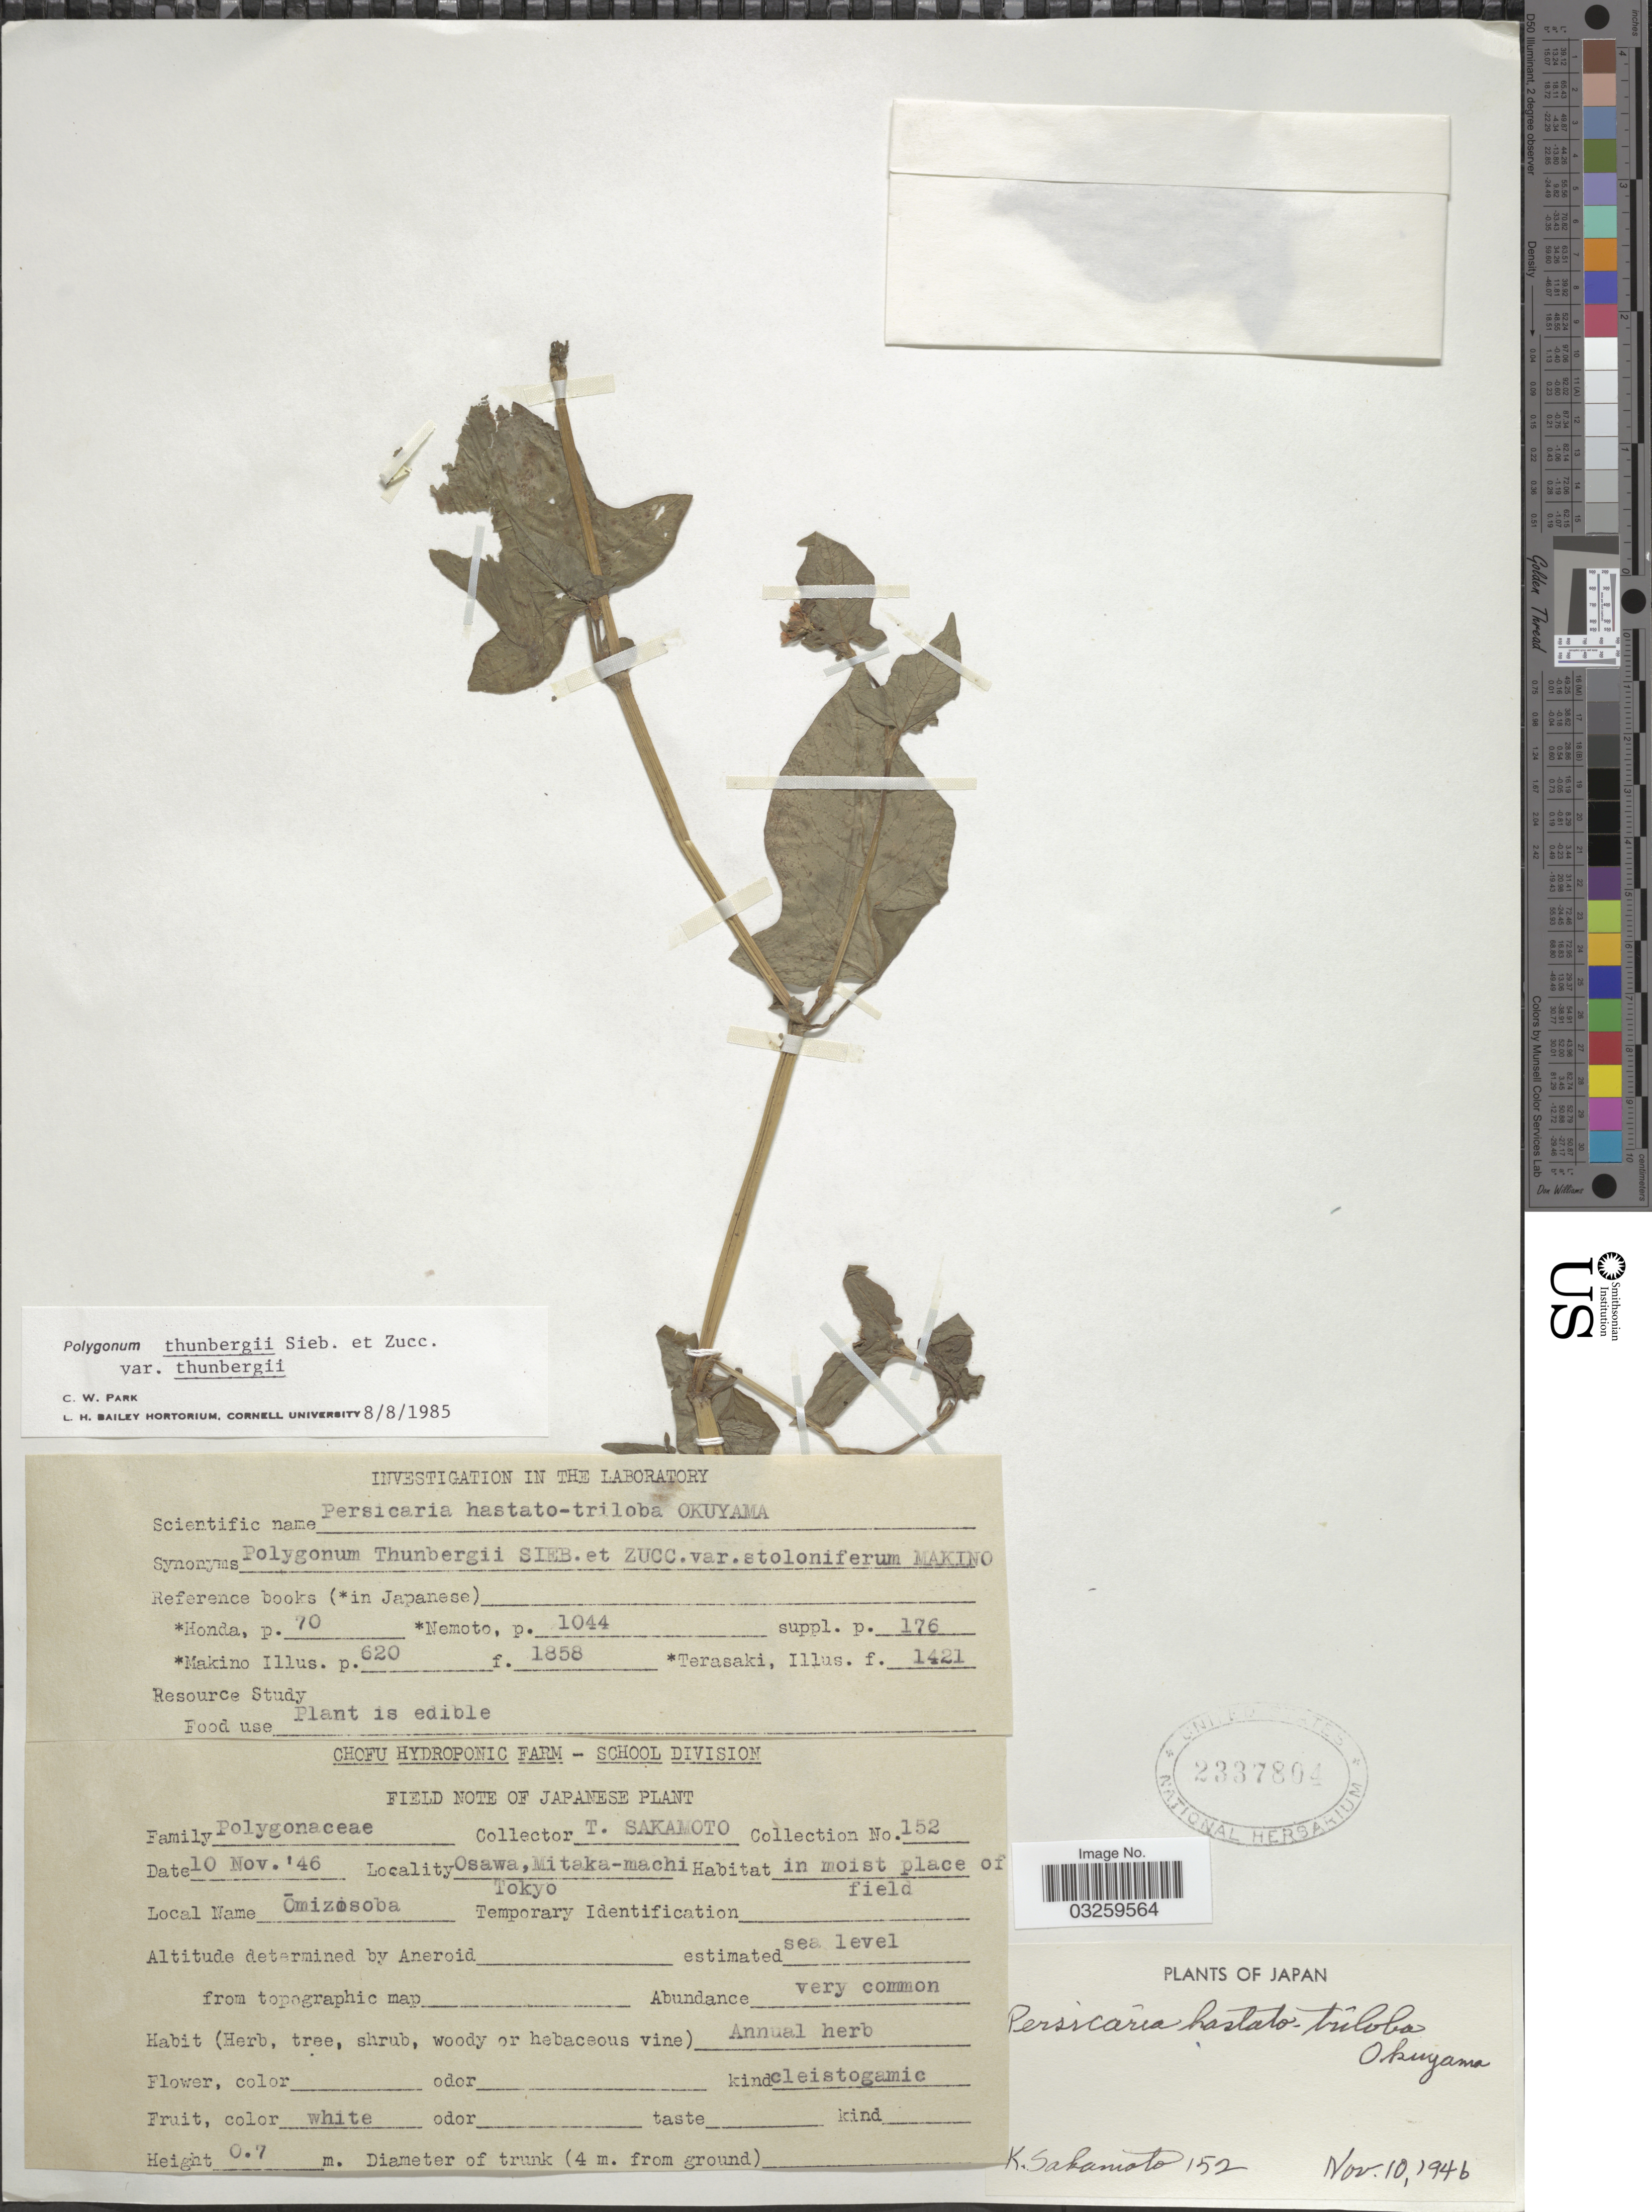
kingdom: Plantae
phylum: Tracheophyta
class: Magnoliopsida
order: Caryophyllales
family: Polygonaceae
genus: Polygonum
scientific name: Polygonum thunbergii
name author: Siebold & Zucc.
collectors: T. Sakamoto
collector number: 152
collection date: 1946-11-10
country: Japan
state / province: Tokyo, Federal City of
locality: Osawa, Mitaka-machi.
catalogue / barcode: US 2337804